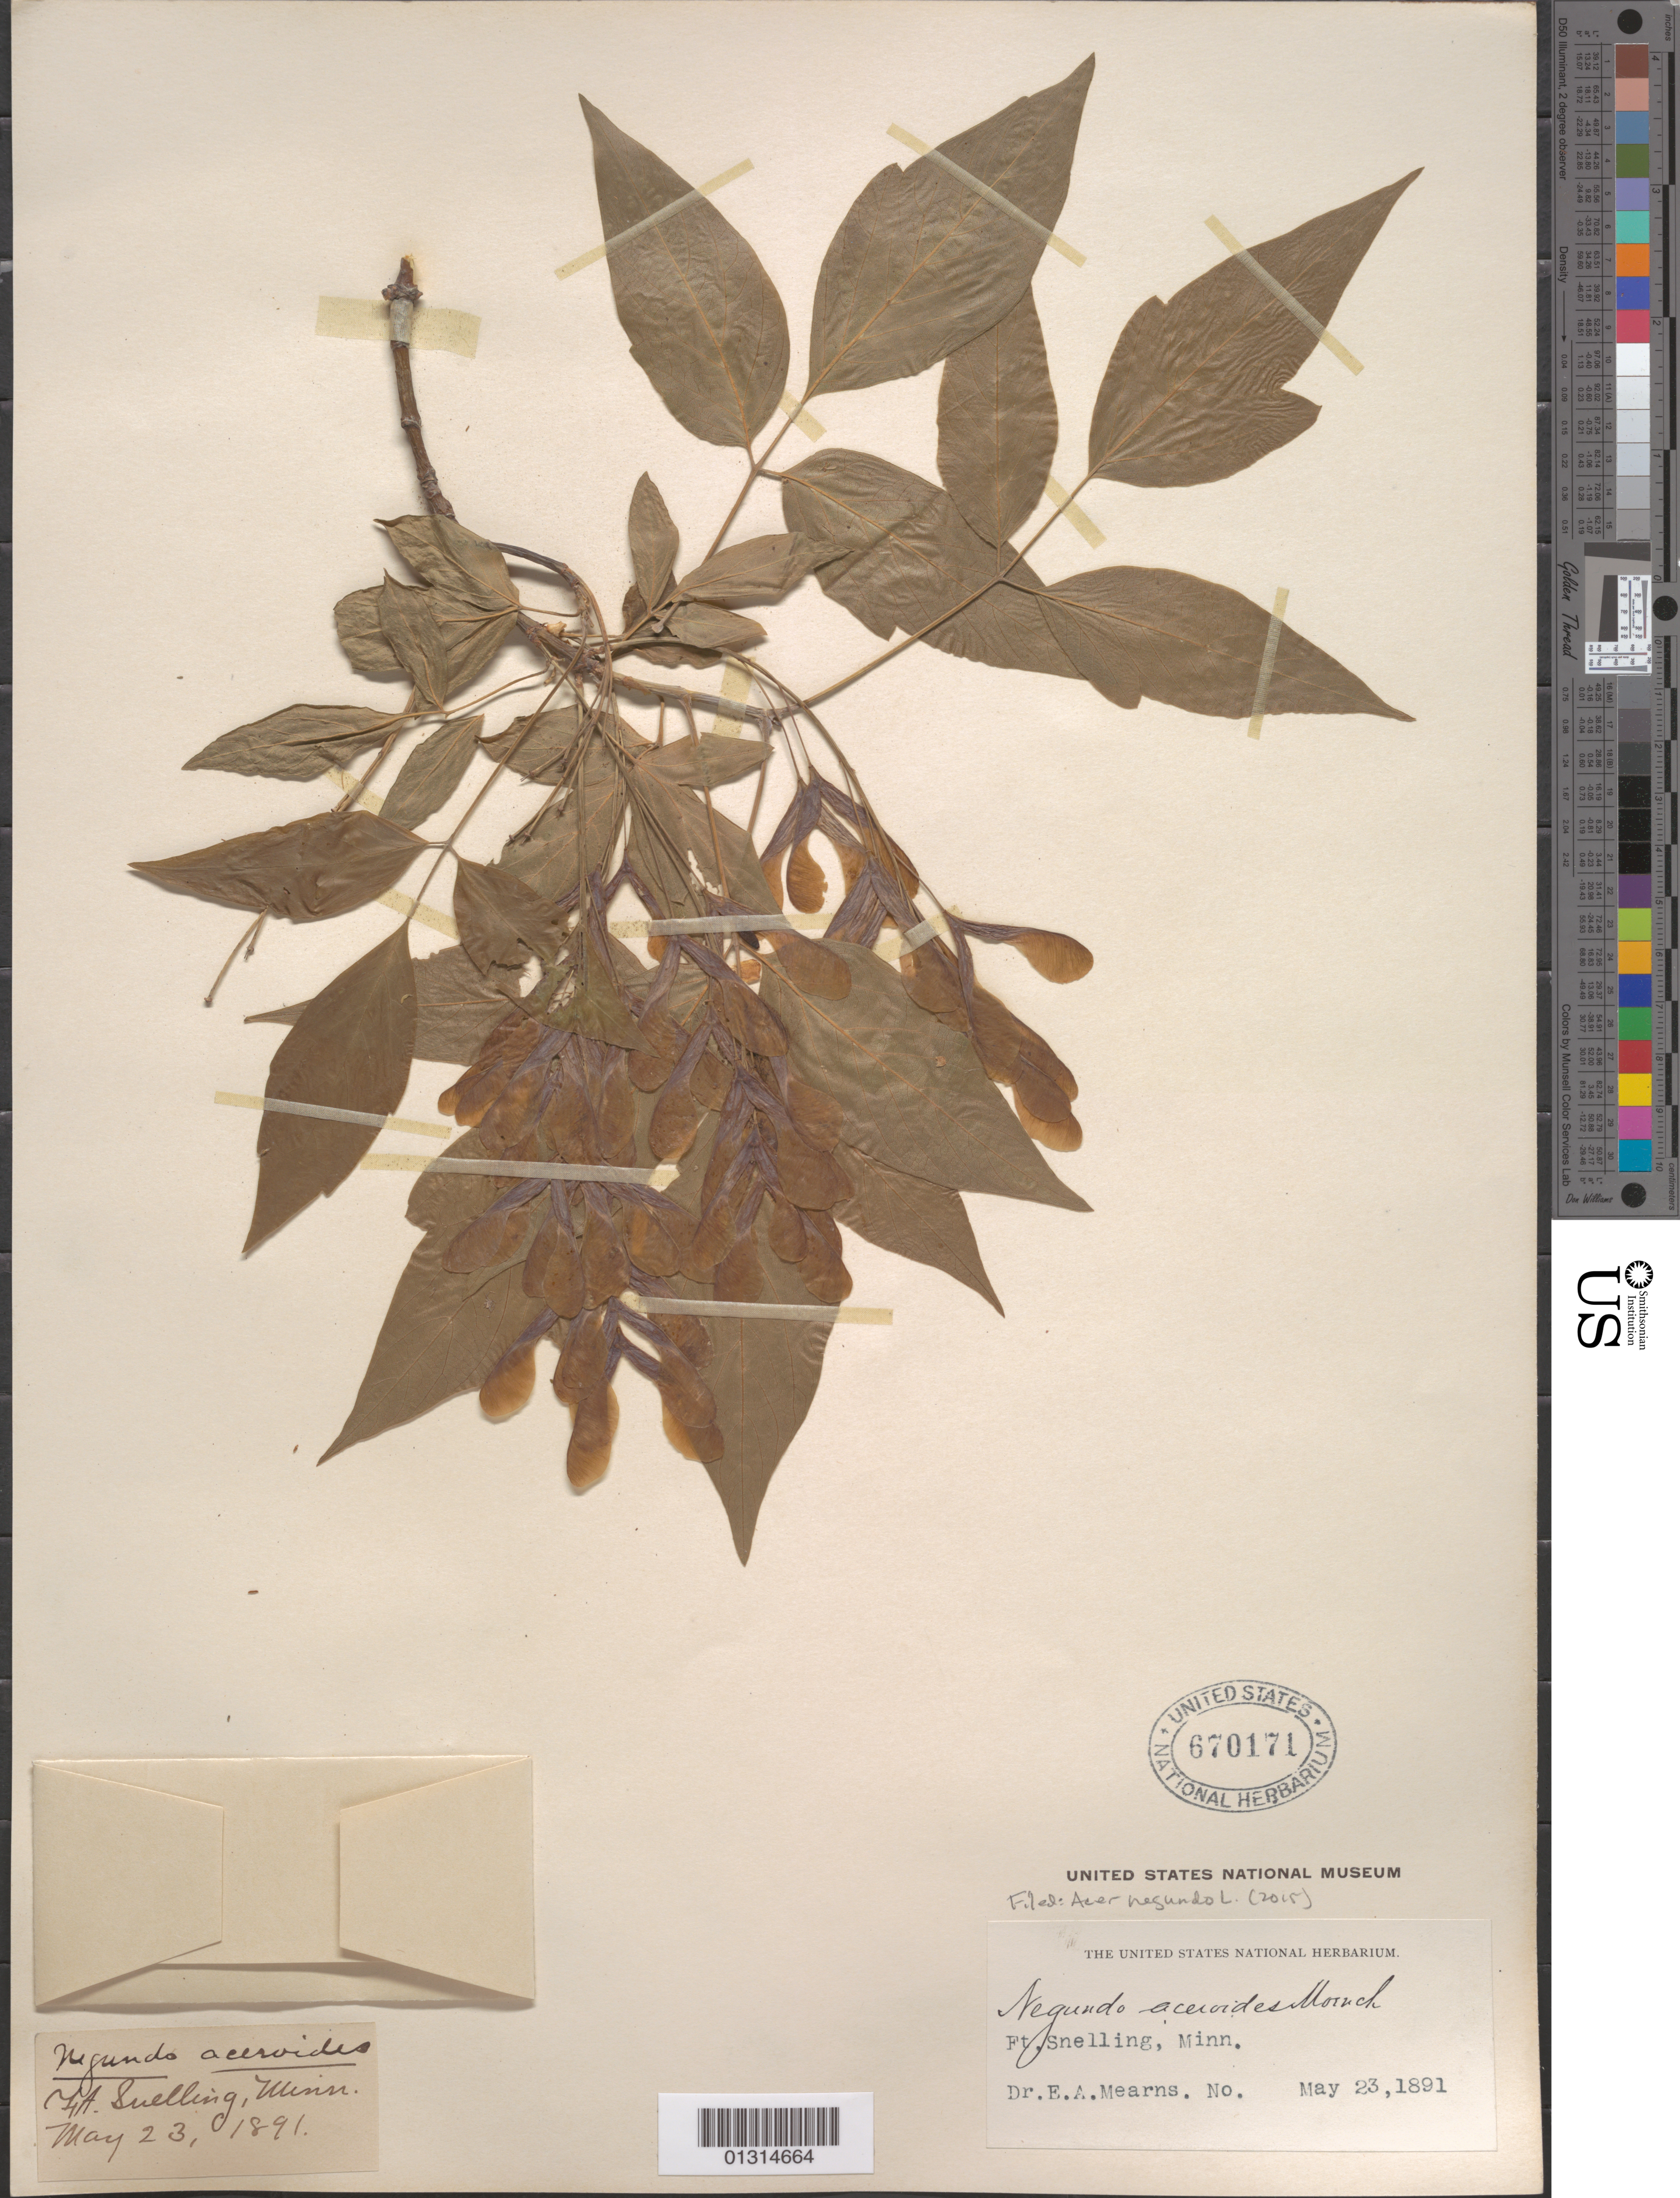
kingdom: Plantae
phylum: Tracheophyta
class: Magnoliopsida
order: Sapindales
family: Sapindaceae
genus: Acer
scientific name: Acer negundo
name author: L.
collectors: E. A. Mearns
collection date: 1891-05-23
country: United States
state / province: Minnesota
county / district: Hennepin County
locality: Ft. Snelling.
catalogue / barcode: US 670171